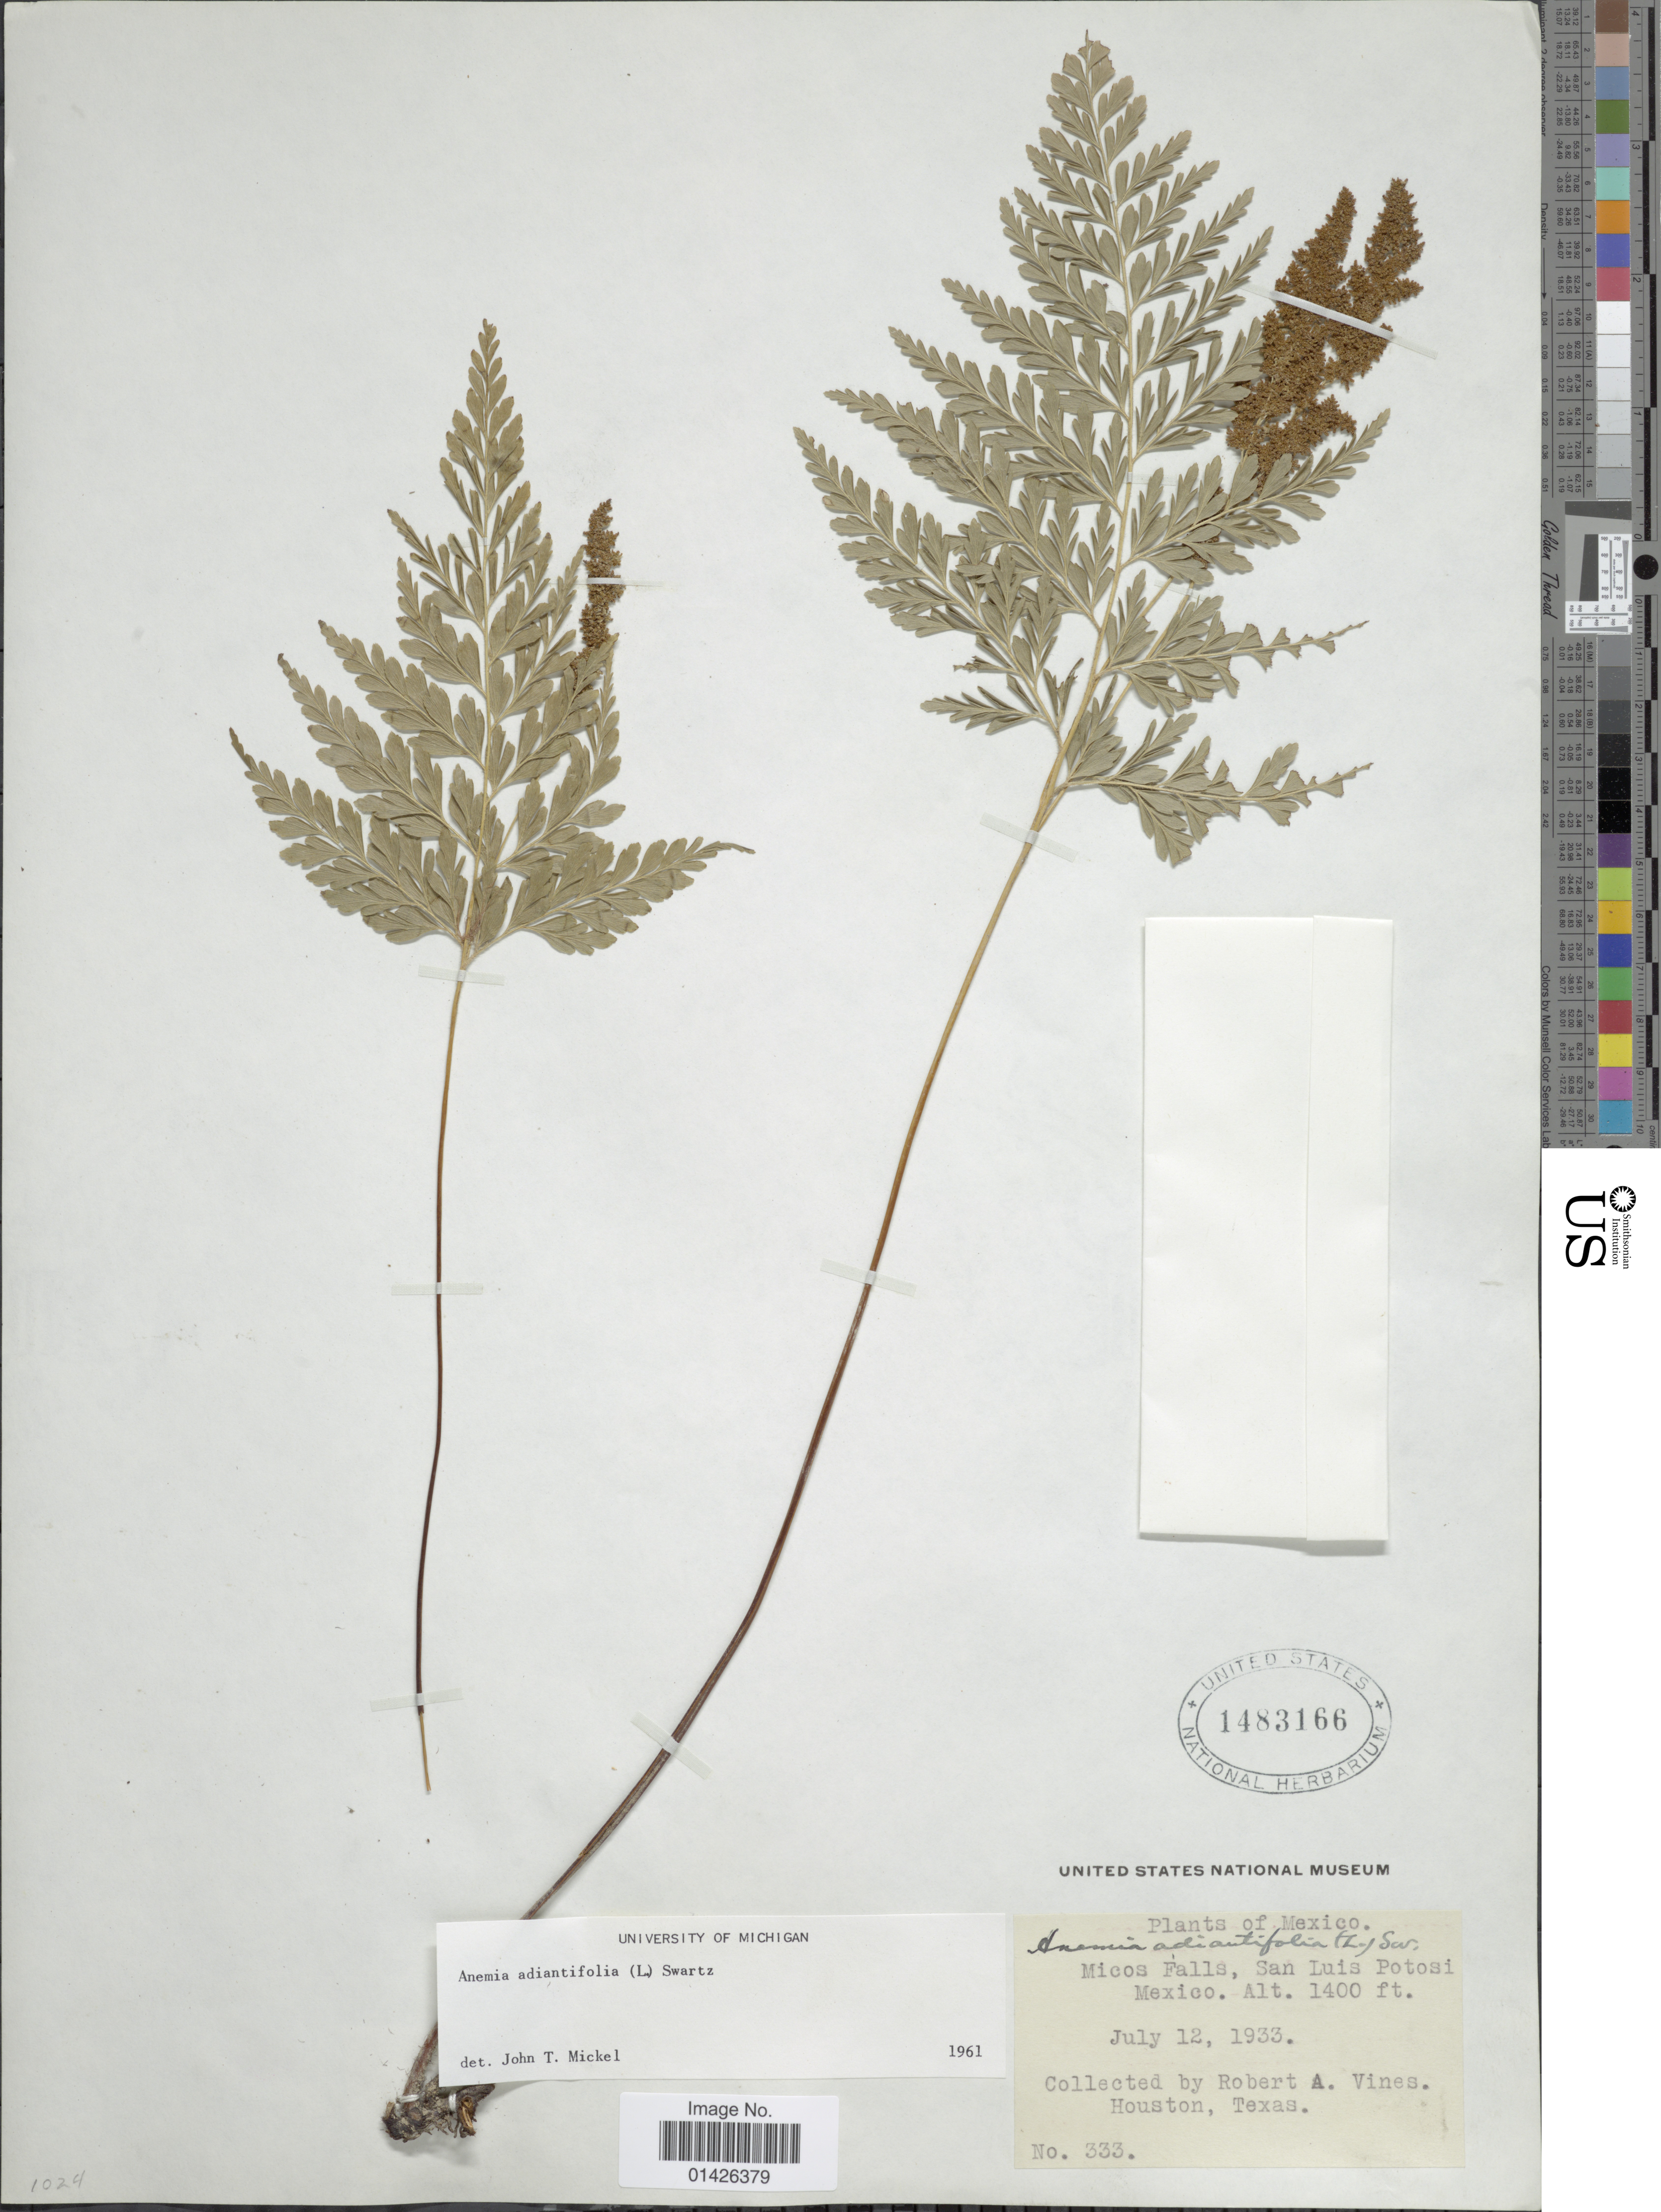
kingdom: Plantae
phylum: Tracheophyta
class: Polypodiopsida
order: Schizaeales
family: Anemiaceae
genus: Anemia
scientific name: Anemia adiantifolia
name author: (L.) Sw.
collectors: R. Vines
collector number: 333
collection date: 1933-07-12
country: Mexico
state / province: San Luis Potosí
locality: Micos Falls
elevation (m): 427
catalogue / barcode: US 1483166